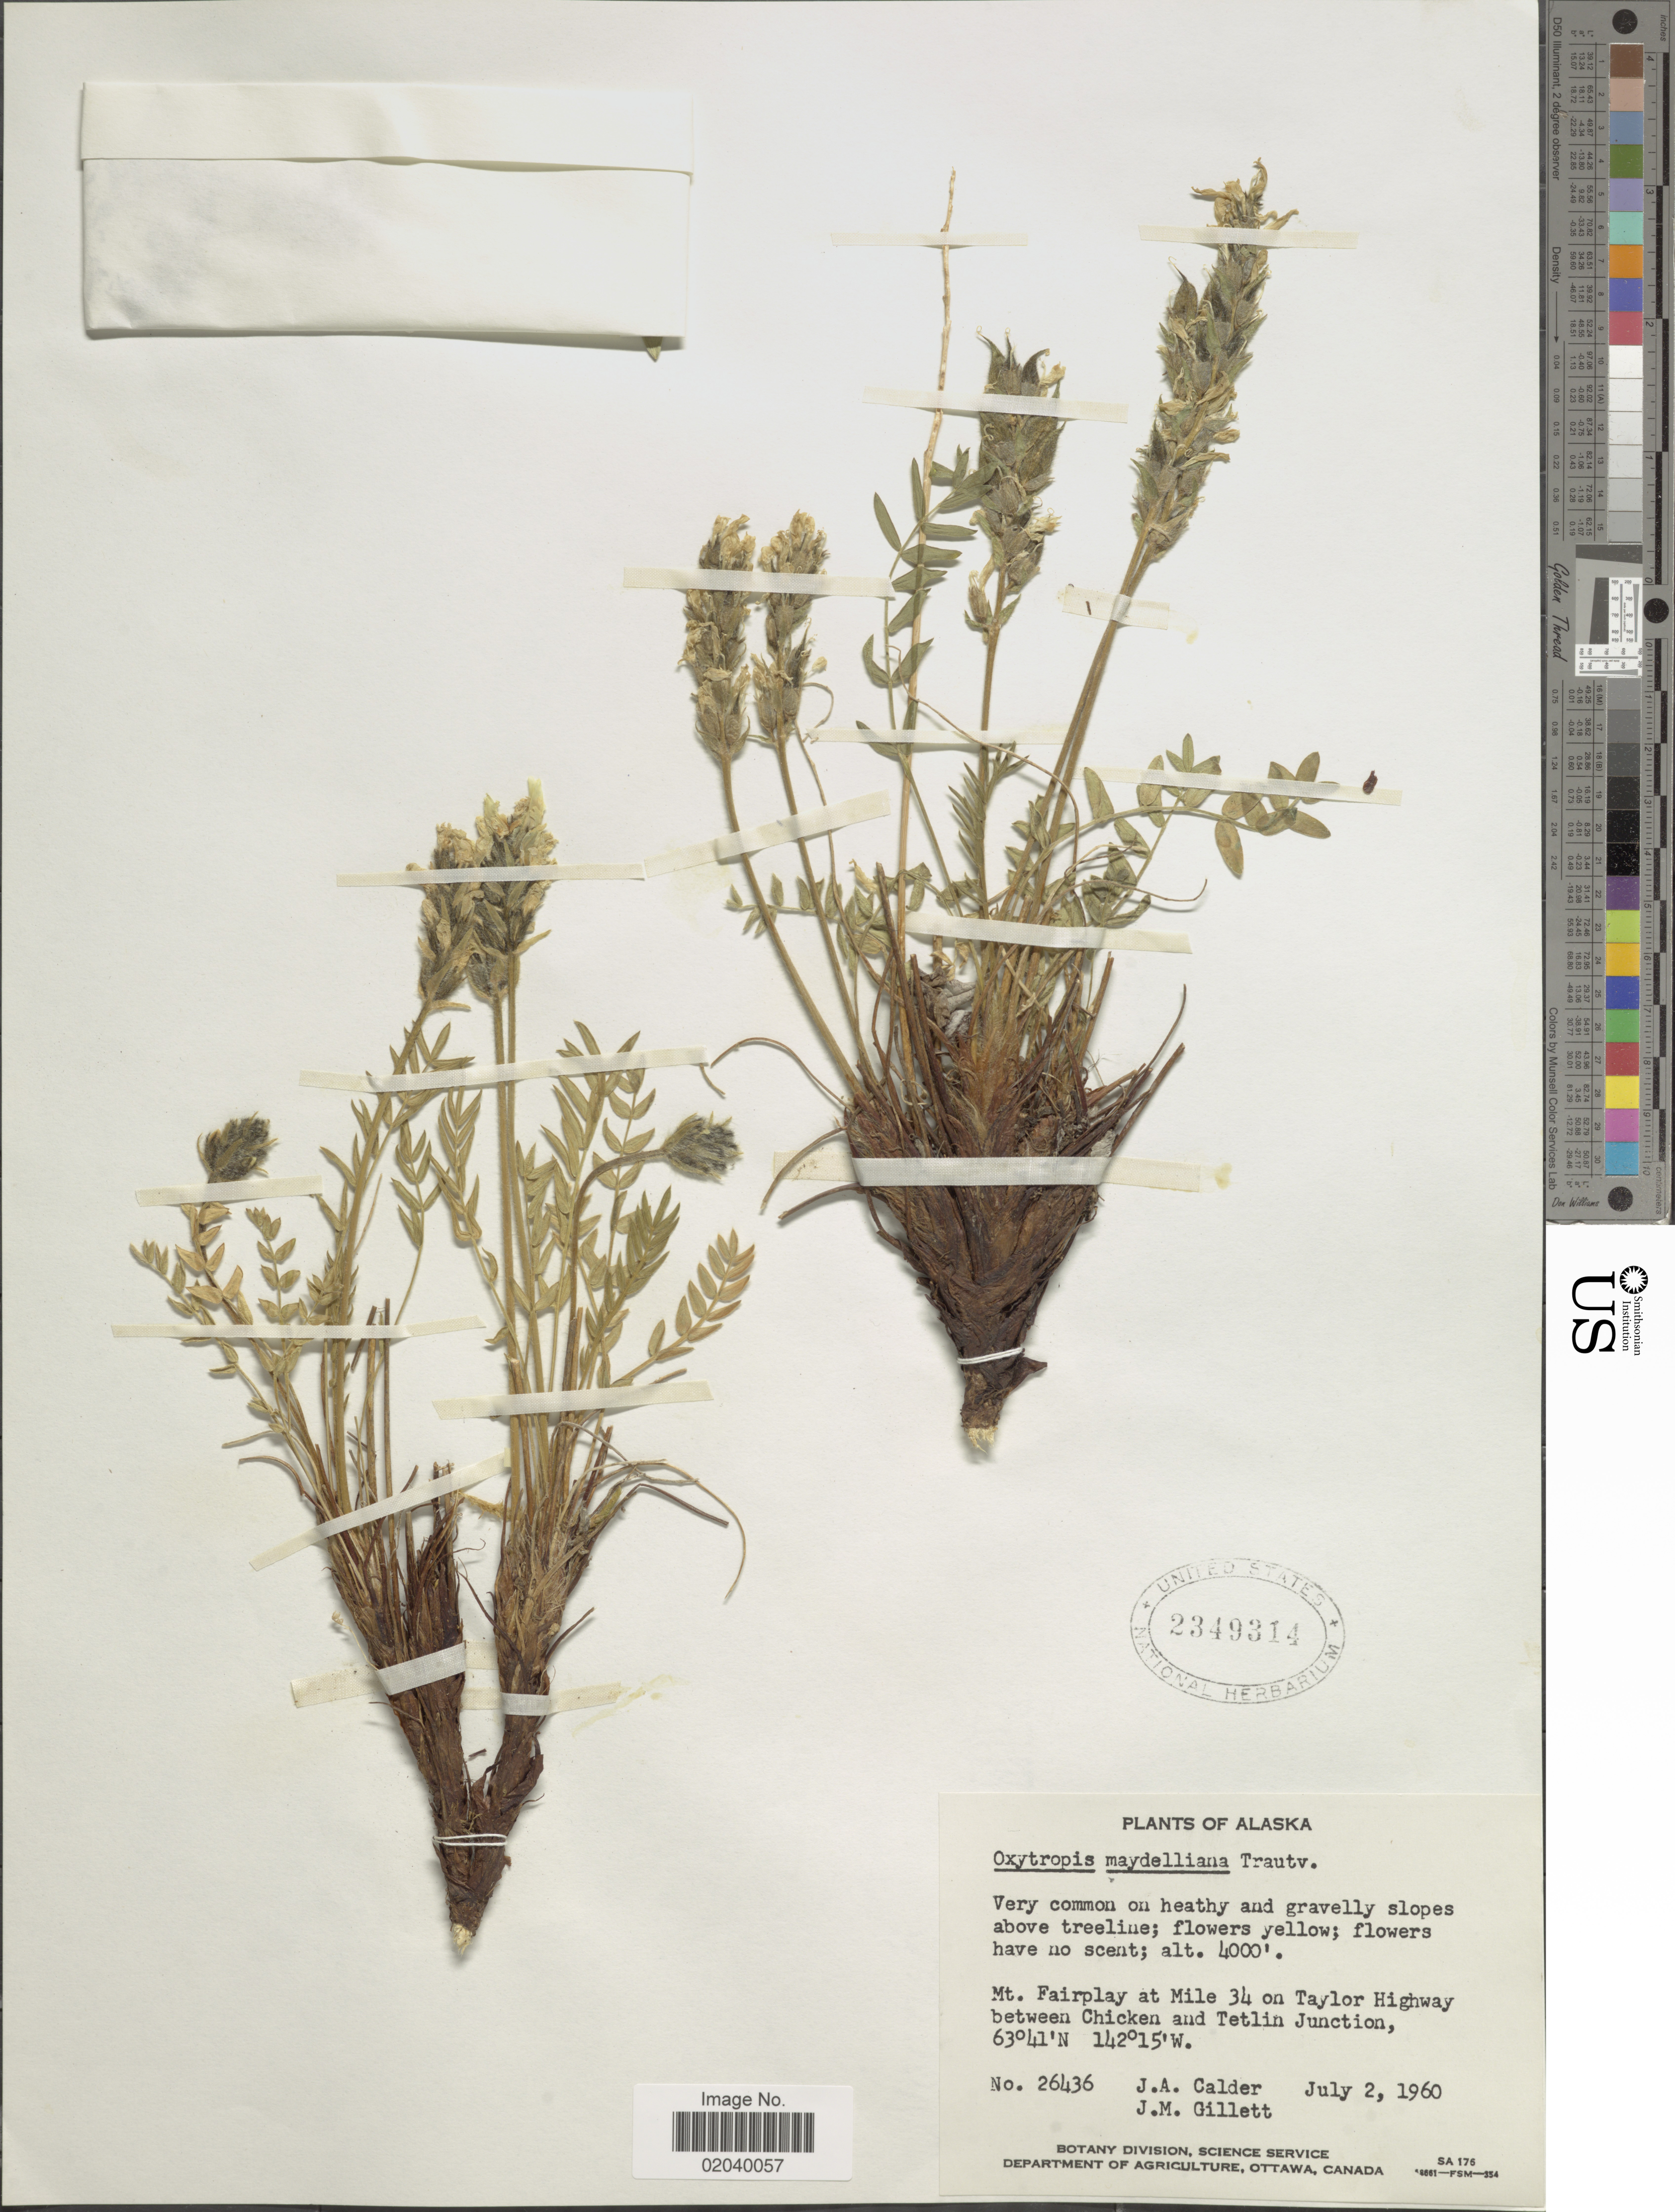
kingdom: Plantae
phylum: Tracheophyta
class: Magnoliopsida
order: Fabales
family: Fabaceae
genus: Oxytropis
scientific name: Oxytropis maydelliana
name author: Trautv.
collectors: J. A. Calder & J. M. Gillett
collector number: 26436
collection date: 1960-07-02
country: United States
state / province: Alaska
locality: Mt. Fairplat at Mile 34 on Taylor Highway between Chicken and Tetlin Junction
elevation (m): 1219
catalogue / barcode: US 2349314